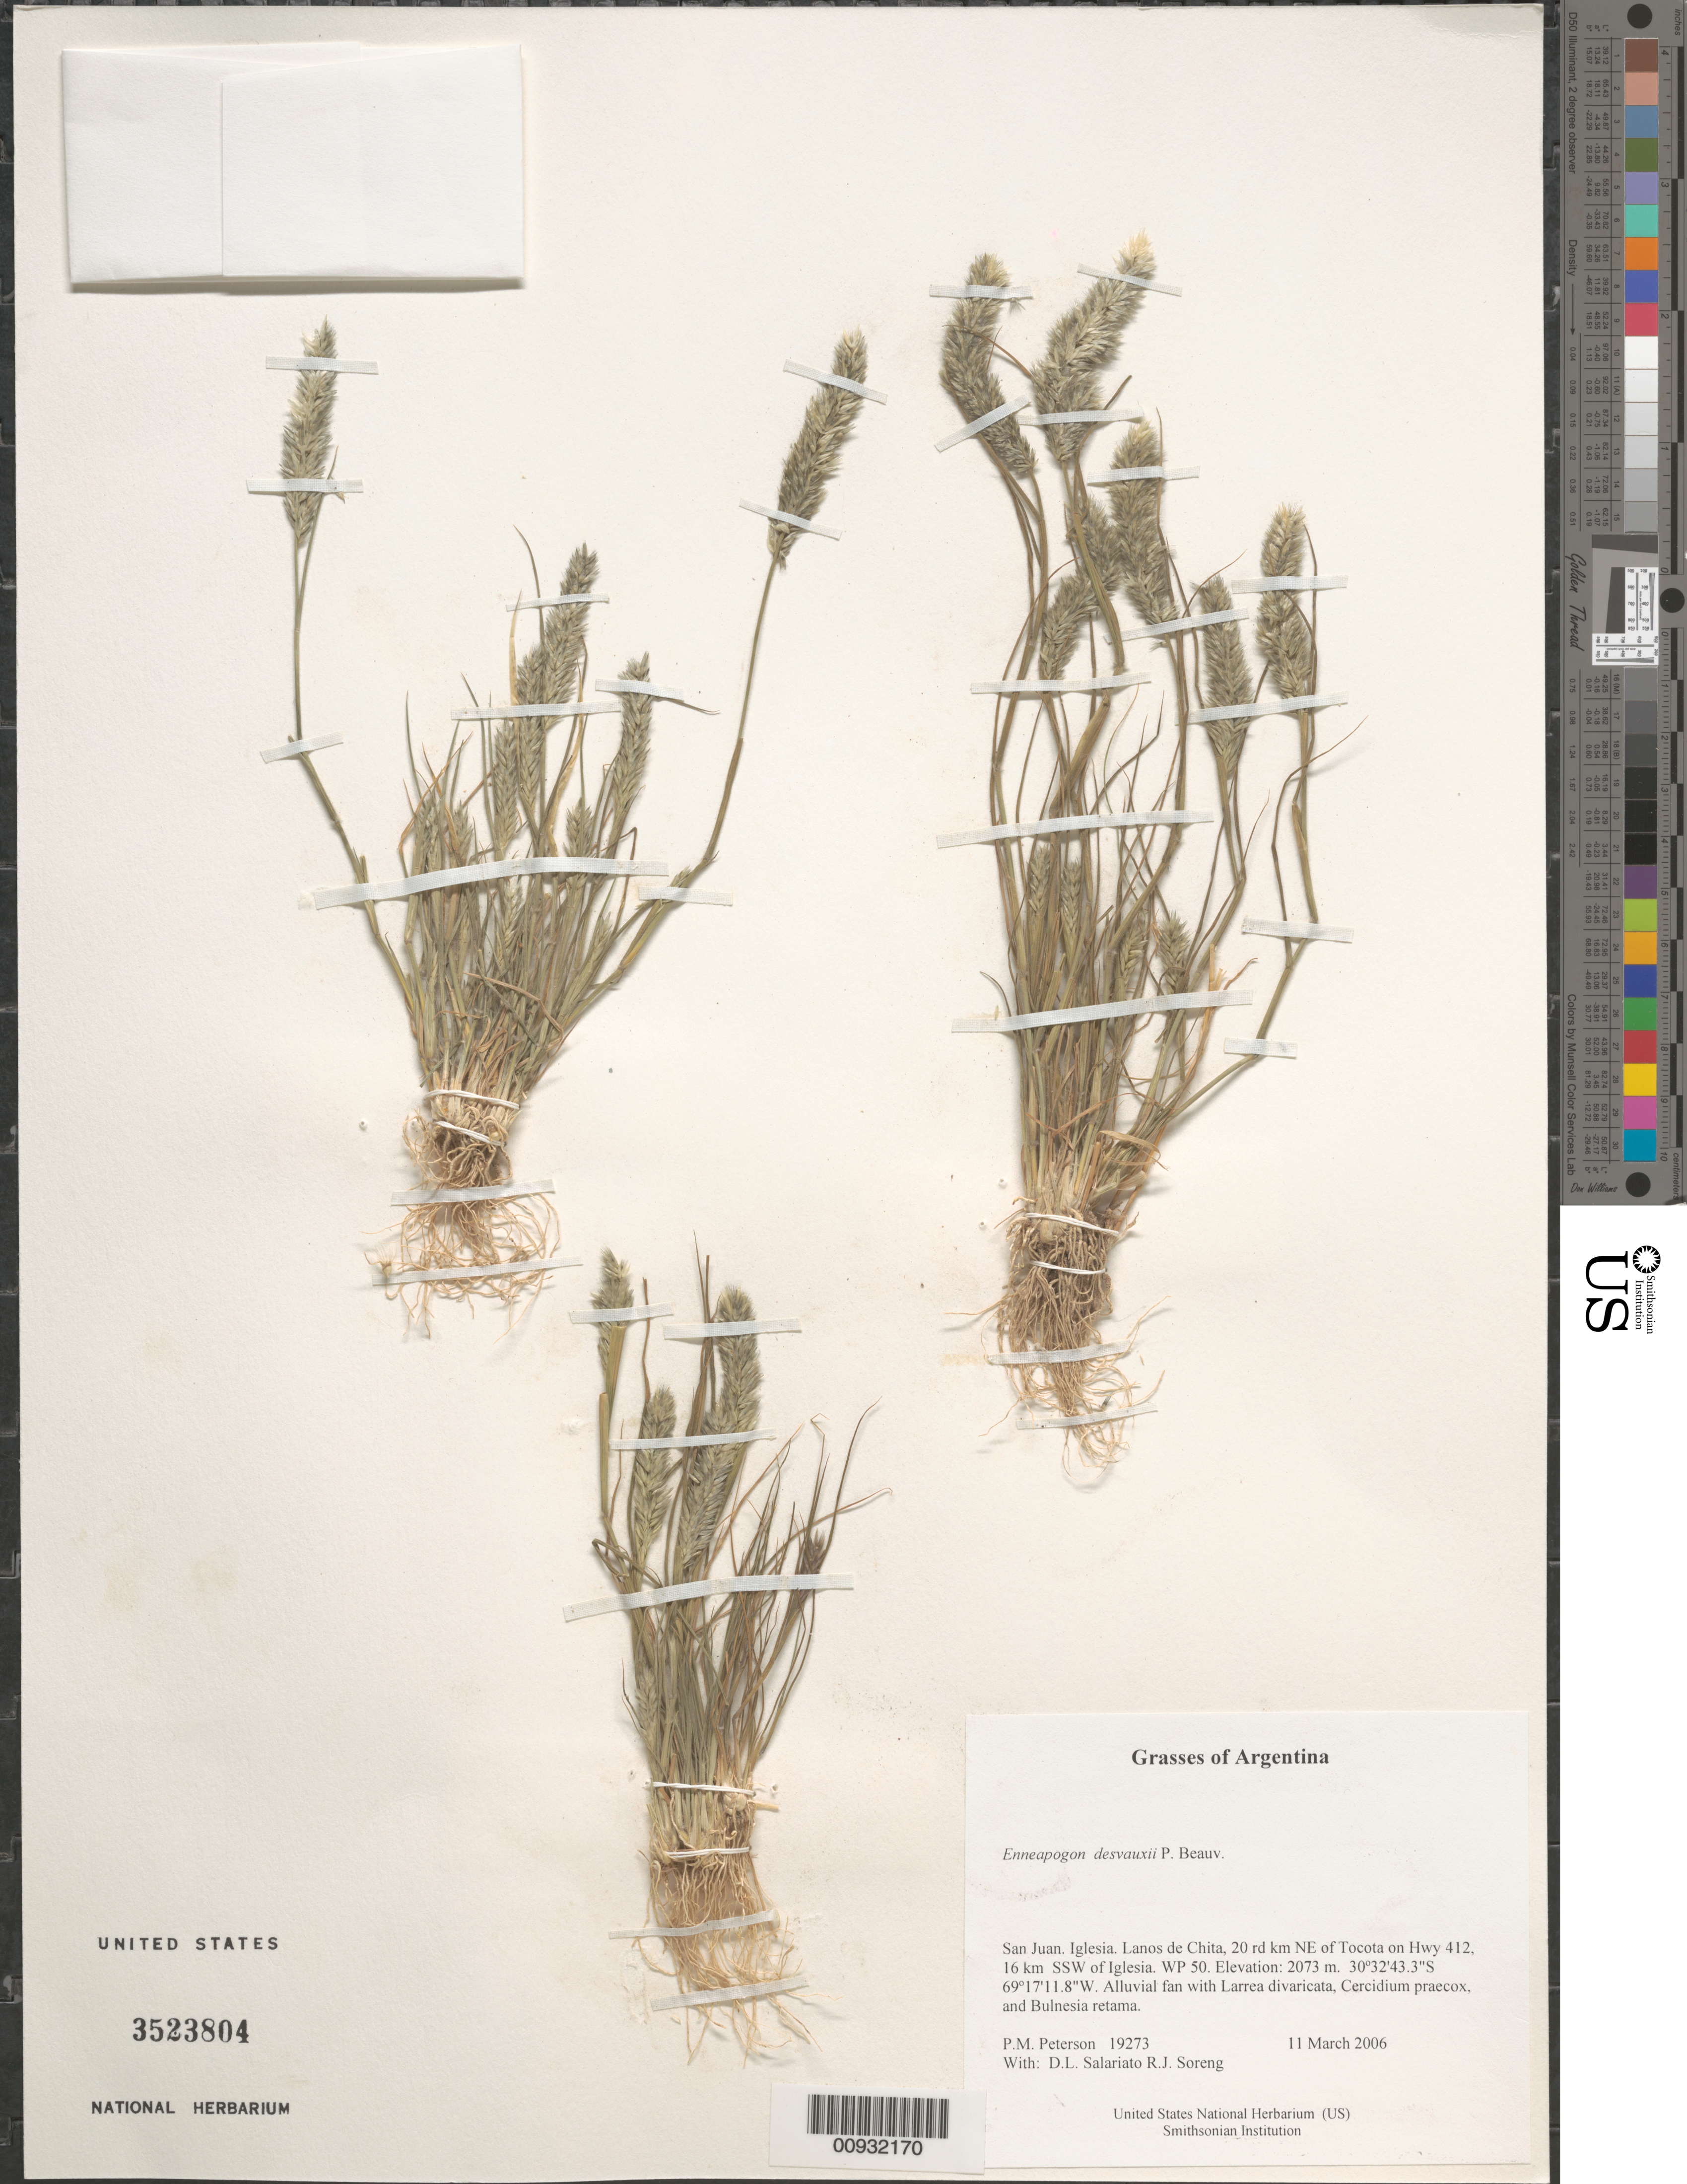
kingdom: Plantae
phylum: Tracheophyta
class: Liliopsida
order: Poales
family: Poaceae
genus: Enneapogon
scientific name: Enneapogon desvauxii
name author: P. Beauv.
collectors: P. M. Peterson, R. J. Soreng, D. Salariato & A. Panizza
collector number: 19273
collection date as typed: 11 Mar 2006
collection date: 2006-03-11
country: Argentina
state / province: San Juan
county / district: Iglesia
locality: Lanos de Chita, 20 rd km NE of Tocota on Hwy 412, 16 km SSW of Iglesia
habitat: Alluvial fan with Larrea divaricata, Cercidium praecox, and Bulnesia retama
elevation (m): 2073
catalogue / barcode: US 3523804